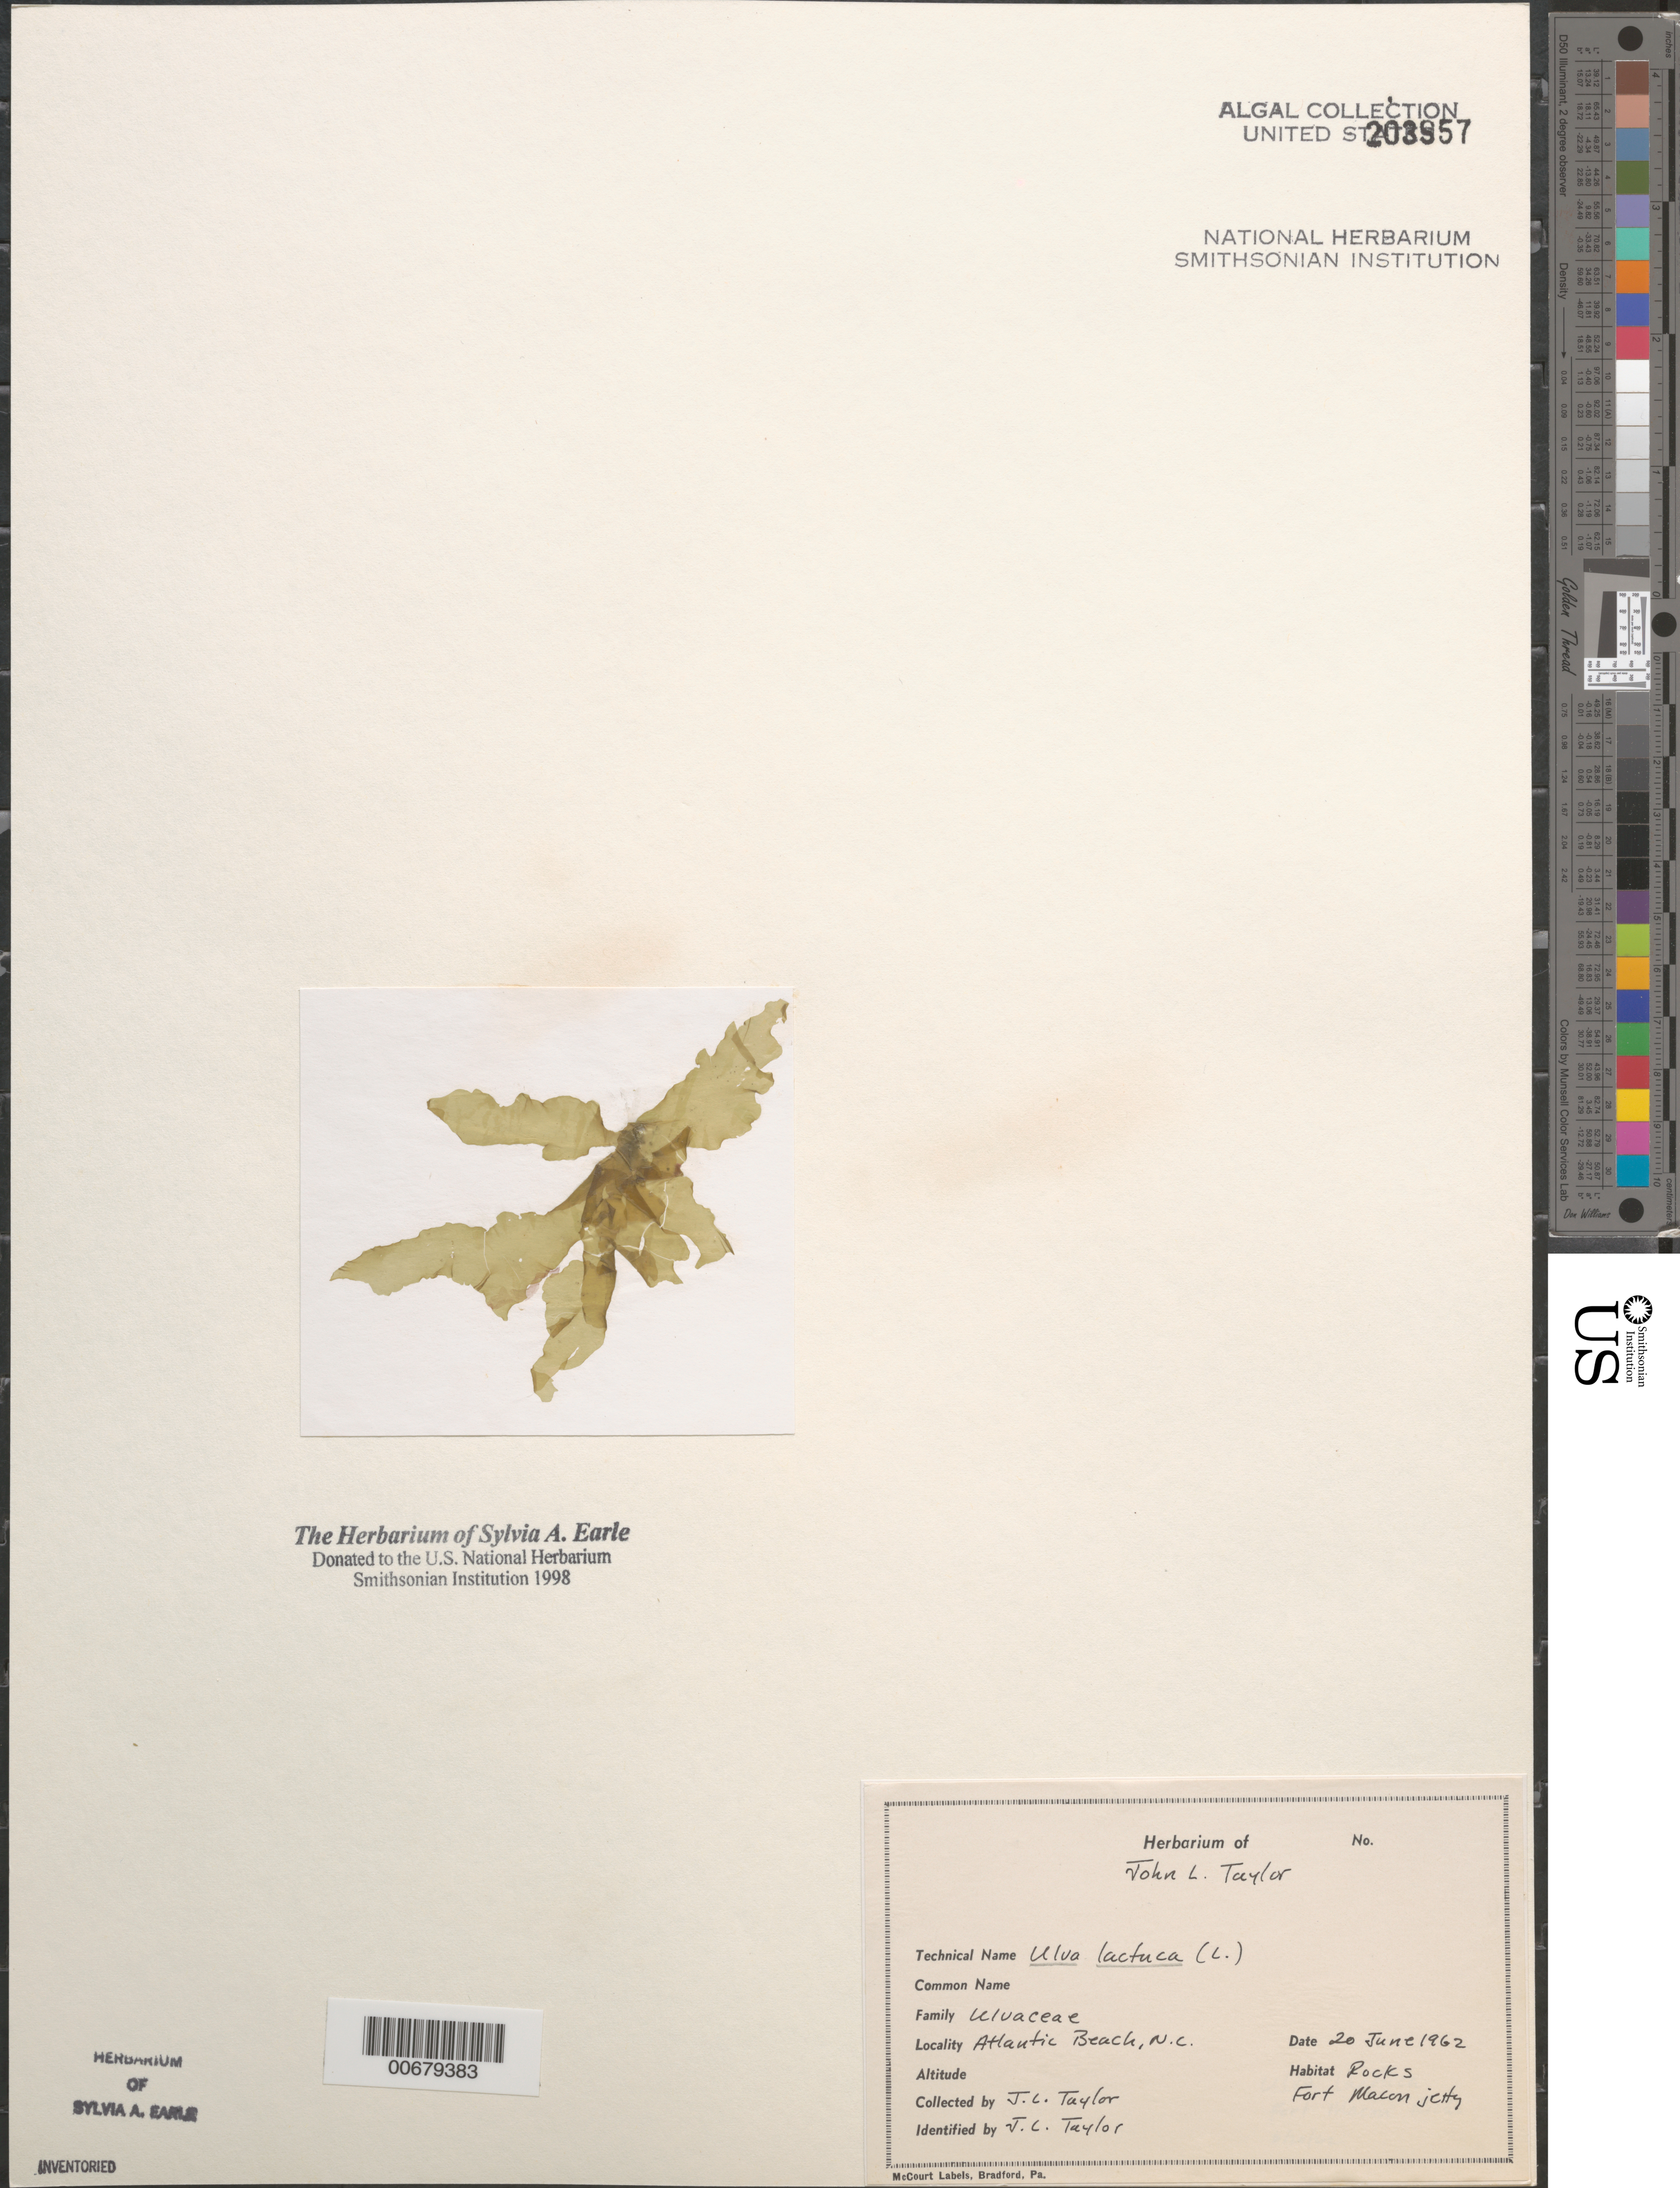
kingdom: Plantae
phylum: Chlorophyta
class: Ulvophyceae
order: Ulvales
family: Ulvaceae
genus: Ulva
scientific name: Ulva lactuca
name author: L.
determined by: Taylor, J. L.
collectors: J. L. Taylor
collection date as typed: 20 Jun 1962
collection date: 1962-06-20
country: United States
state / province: North Carolina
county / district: Carteret County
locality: Atlantic Beach, Fort Macon jetty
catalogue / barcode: US 203957